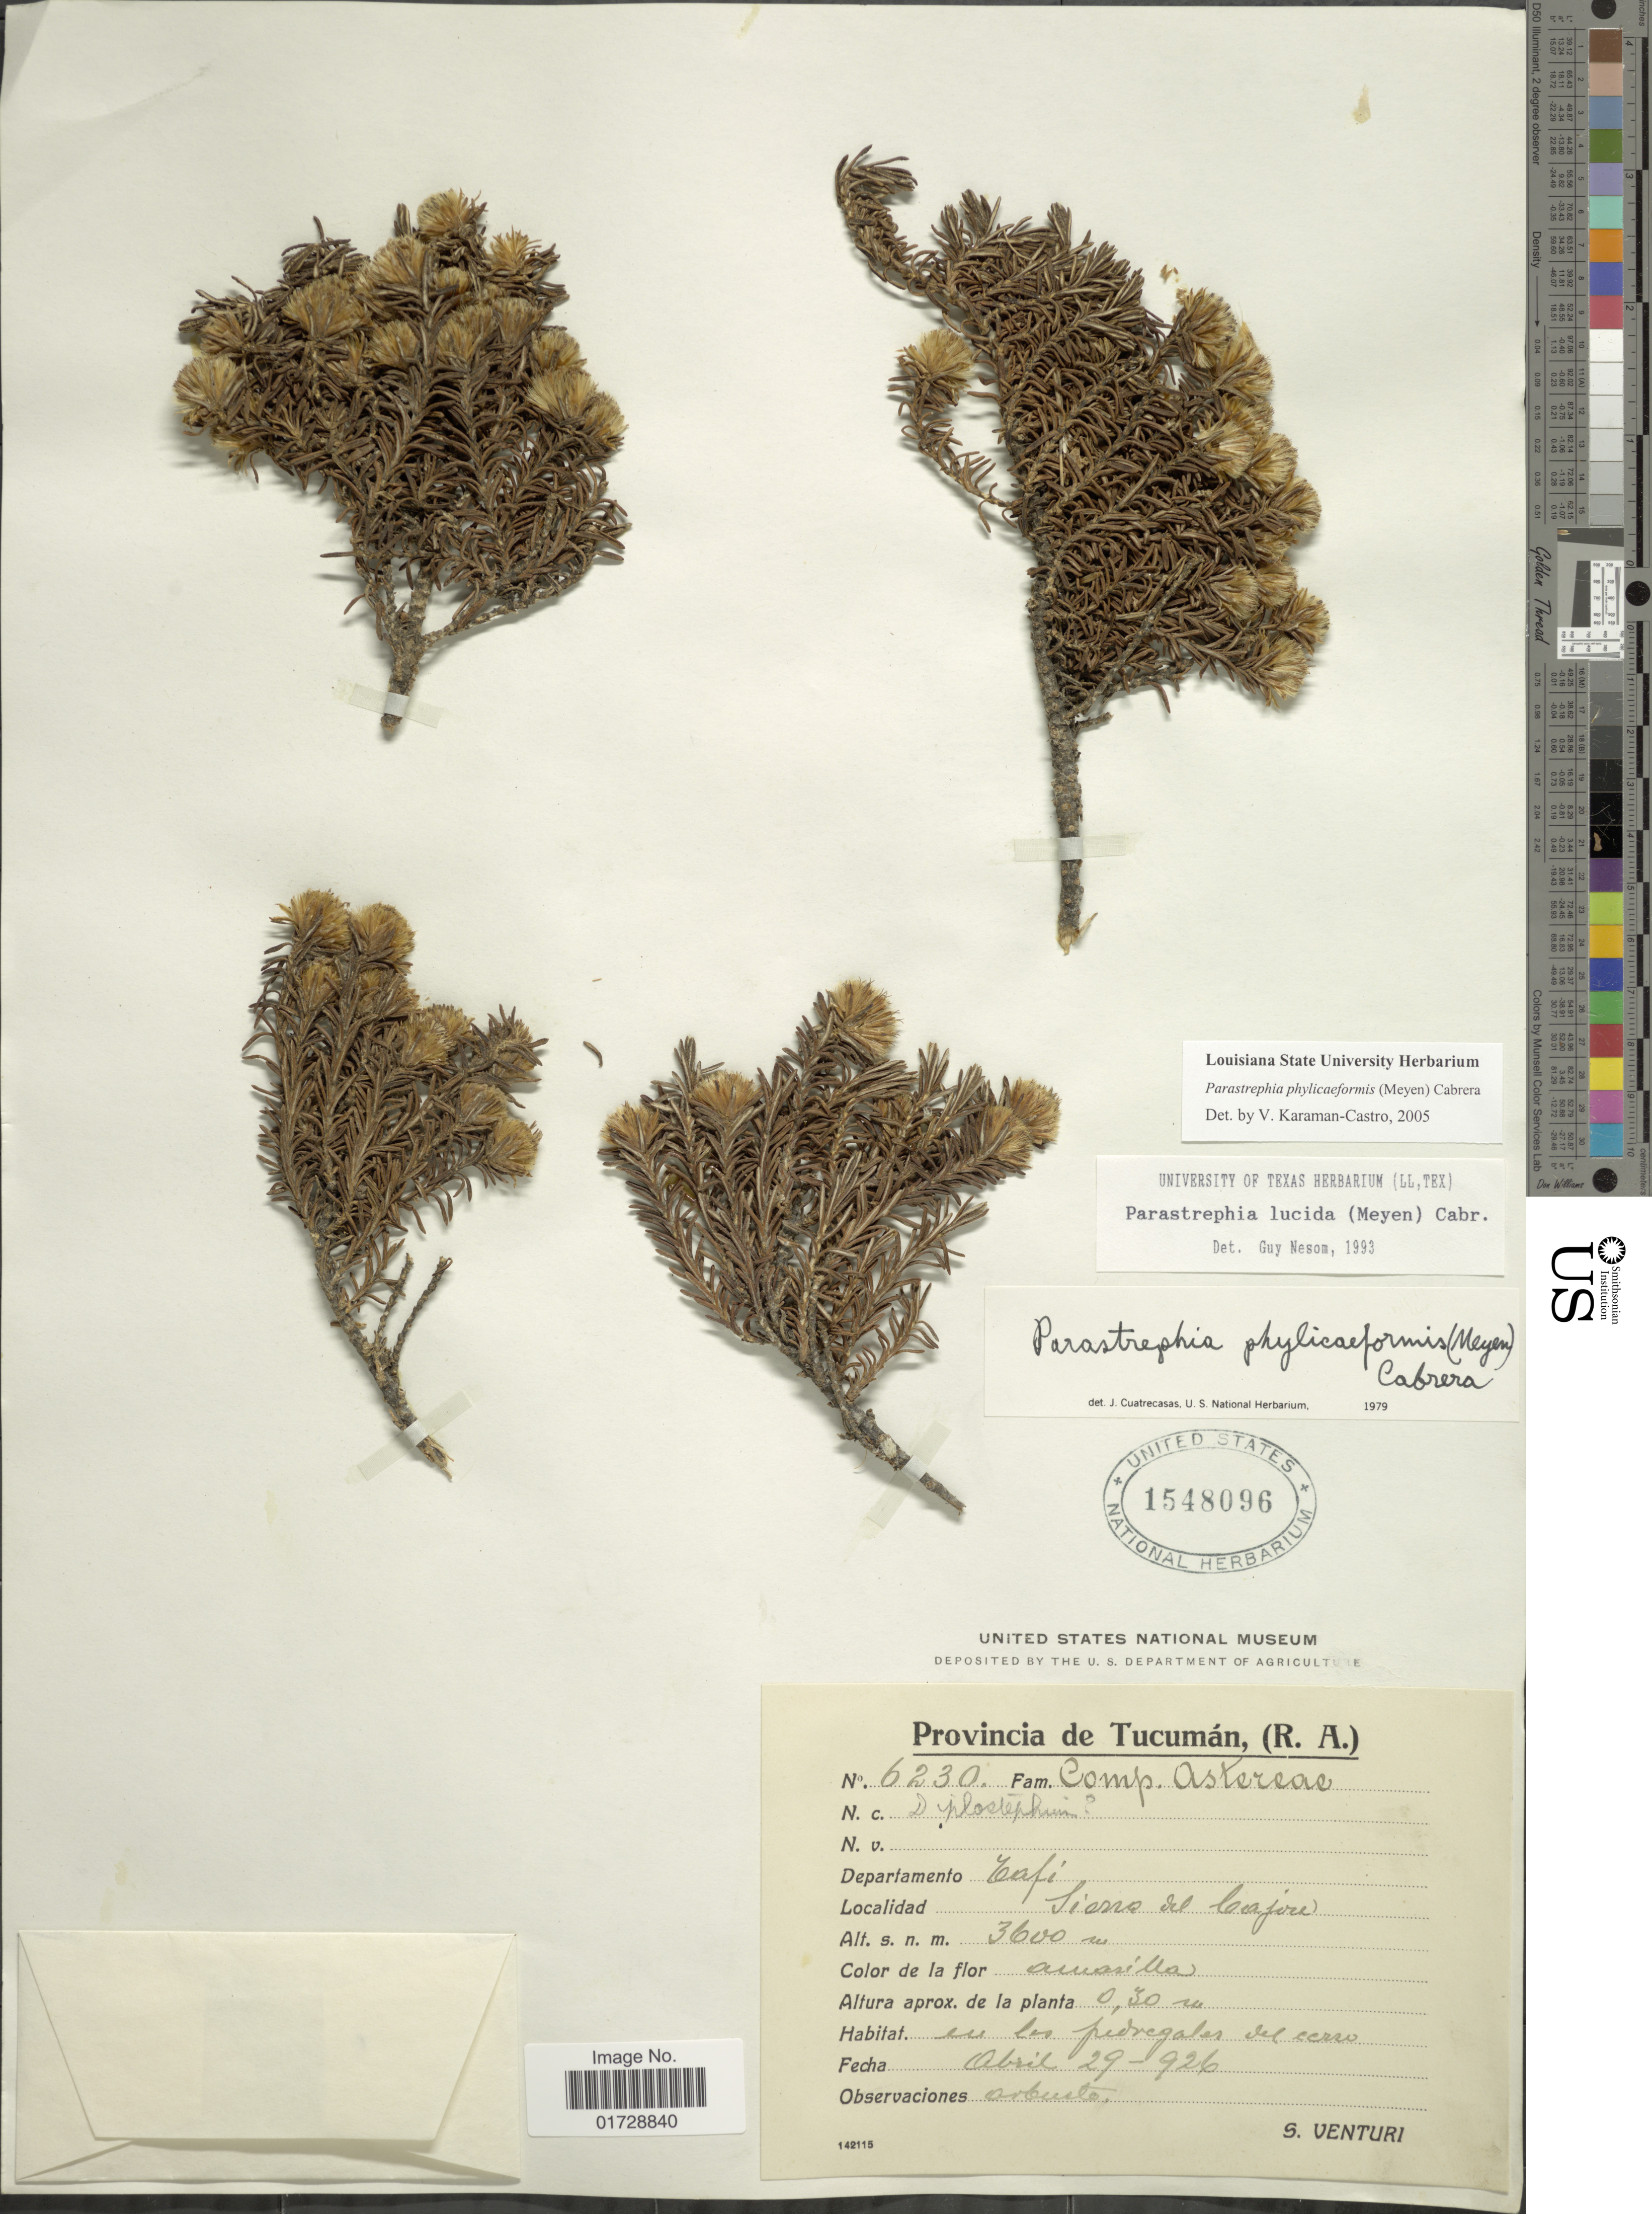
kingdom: Plantae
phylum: Tracheophyta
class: Magnoliopsida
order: Asterales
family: Asteraceae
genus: Parastrephia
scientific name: Parastrephia phyliciformis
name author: (Meyen) Cabrera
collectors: S. Venturi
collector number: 6230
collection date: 1926-04-29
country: Argentina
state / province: Tucuman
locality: Deparamento Tafi, Sierra del Cajore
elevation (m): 3600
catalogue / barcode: US 1548096